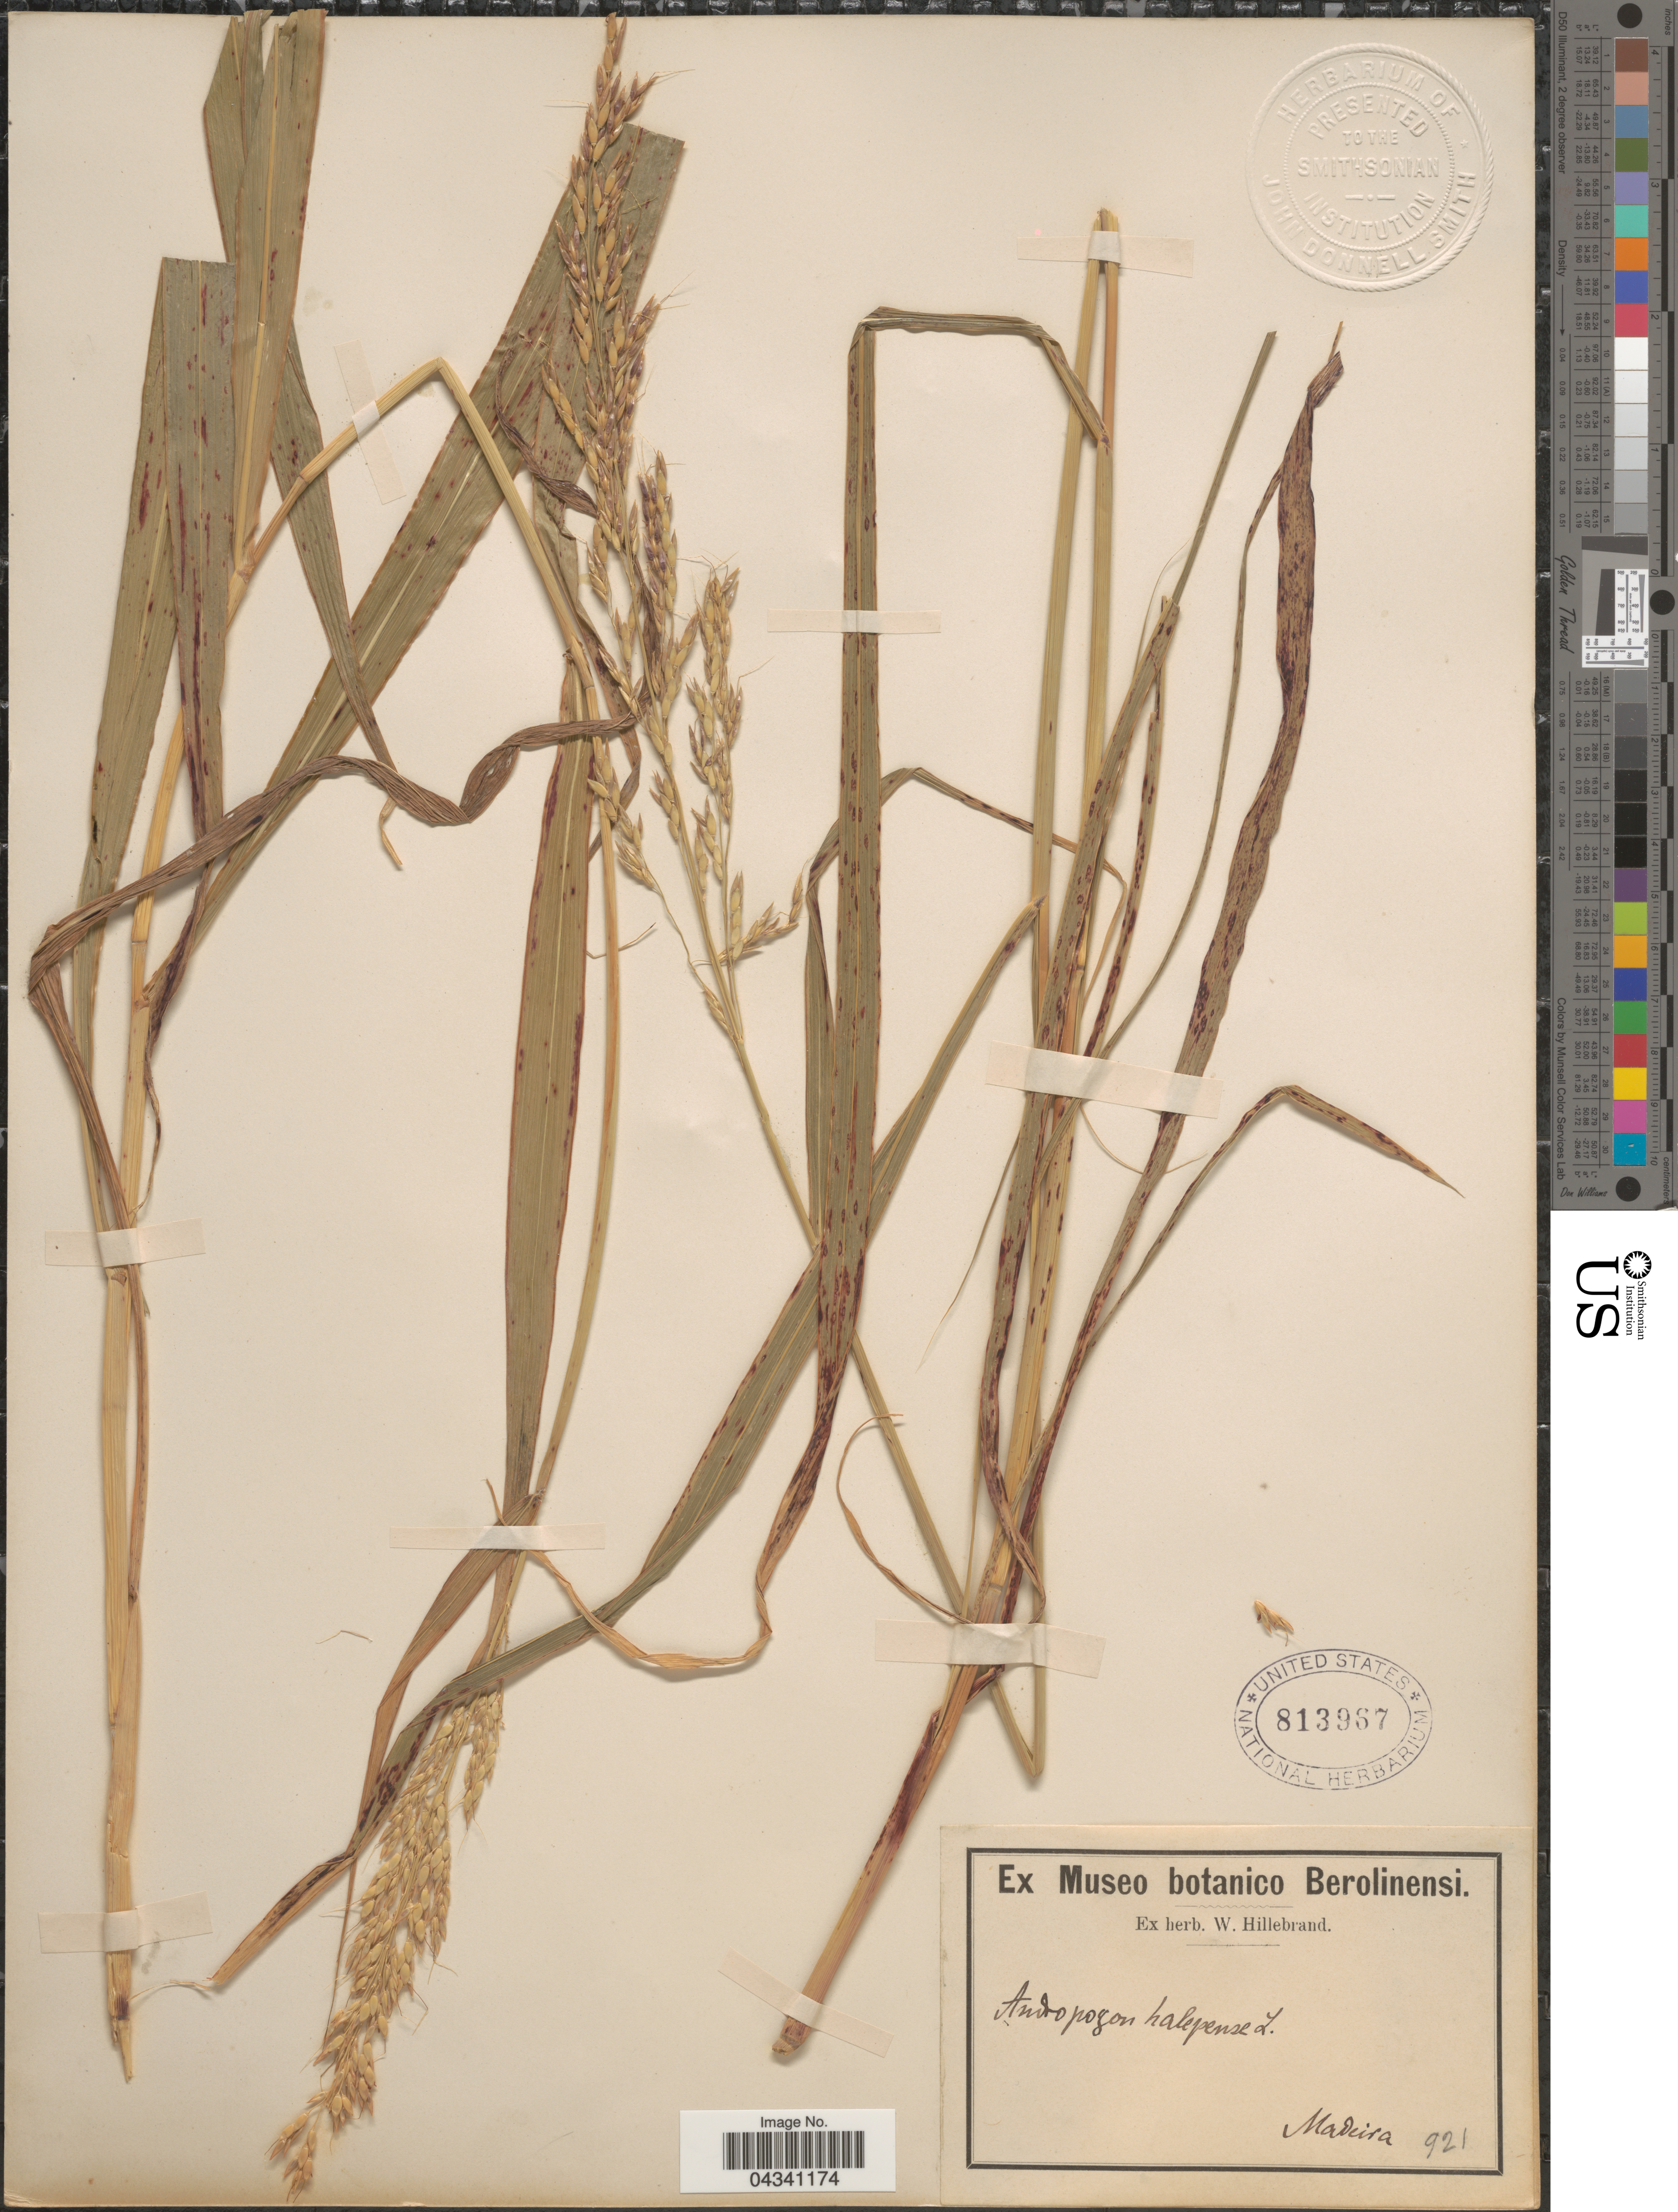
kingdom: Plantae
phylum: Tracheophyta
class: Liliopsida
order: Poales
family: Poaceae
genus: Sorghum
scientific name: Sorghum halepense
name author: (L.) Pers.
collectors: W. Hillebrand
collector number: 921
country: Portugal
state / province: Madeira (Aut. Reg.)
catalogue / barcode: US 813967